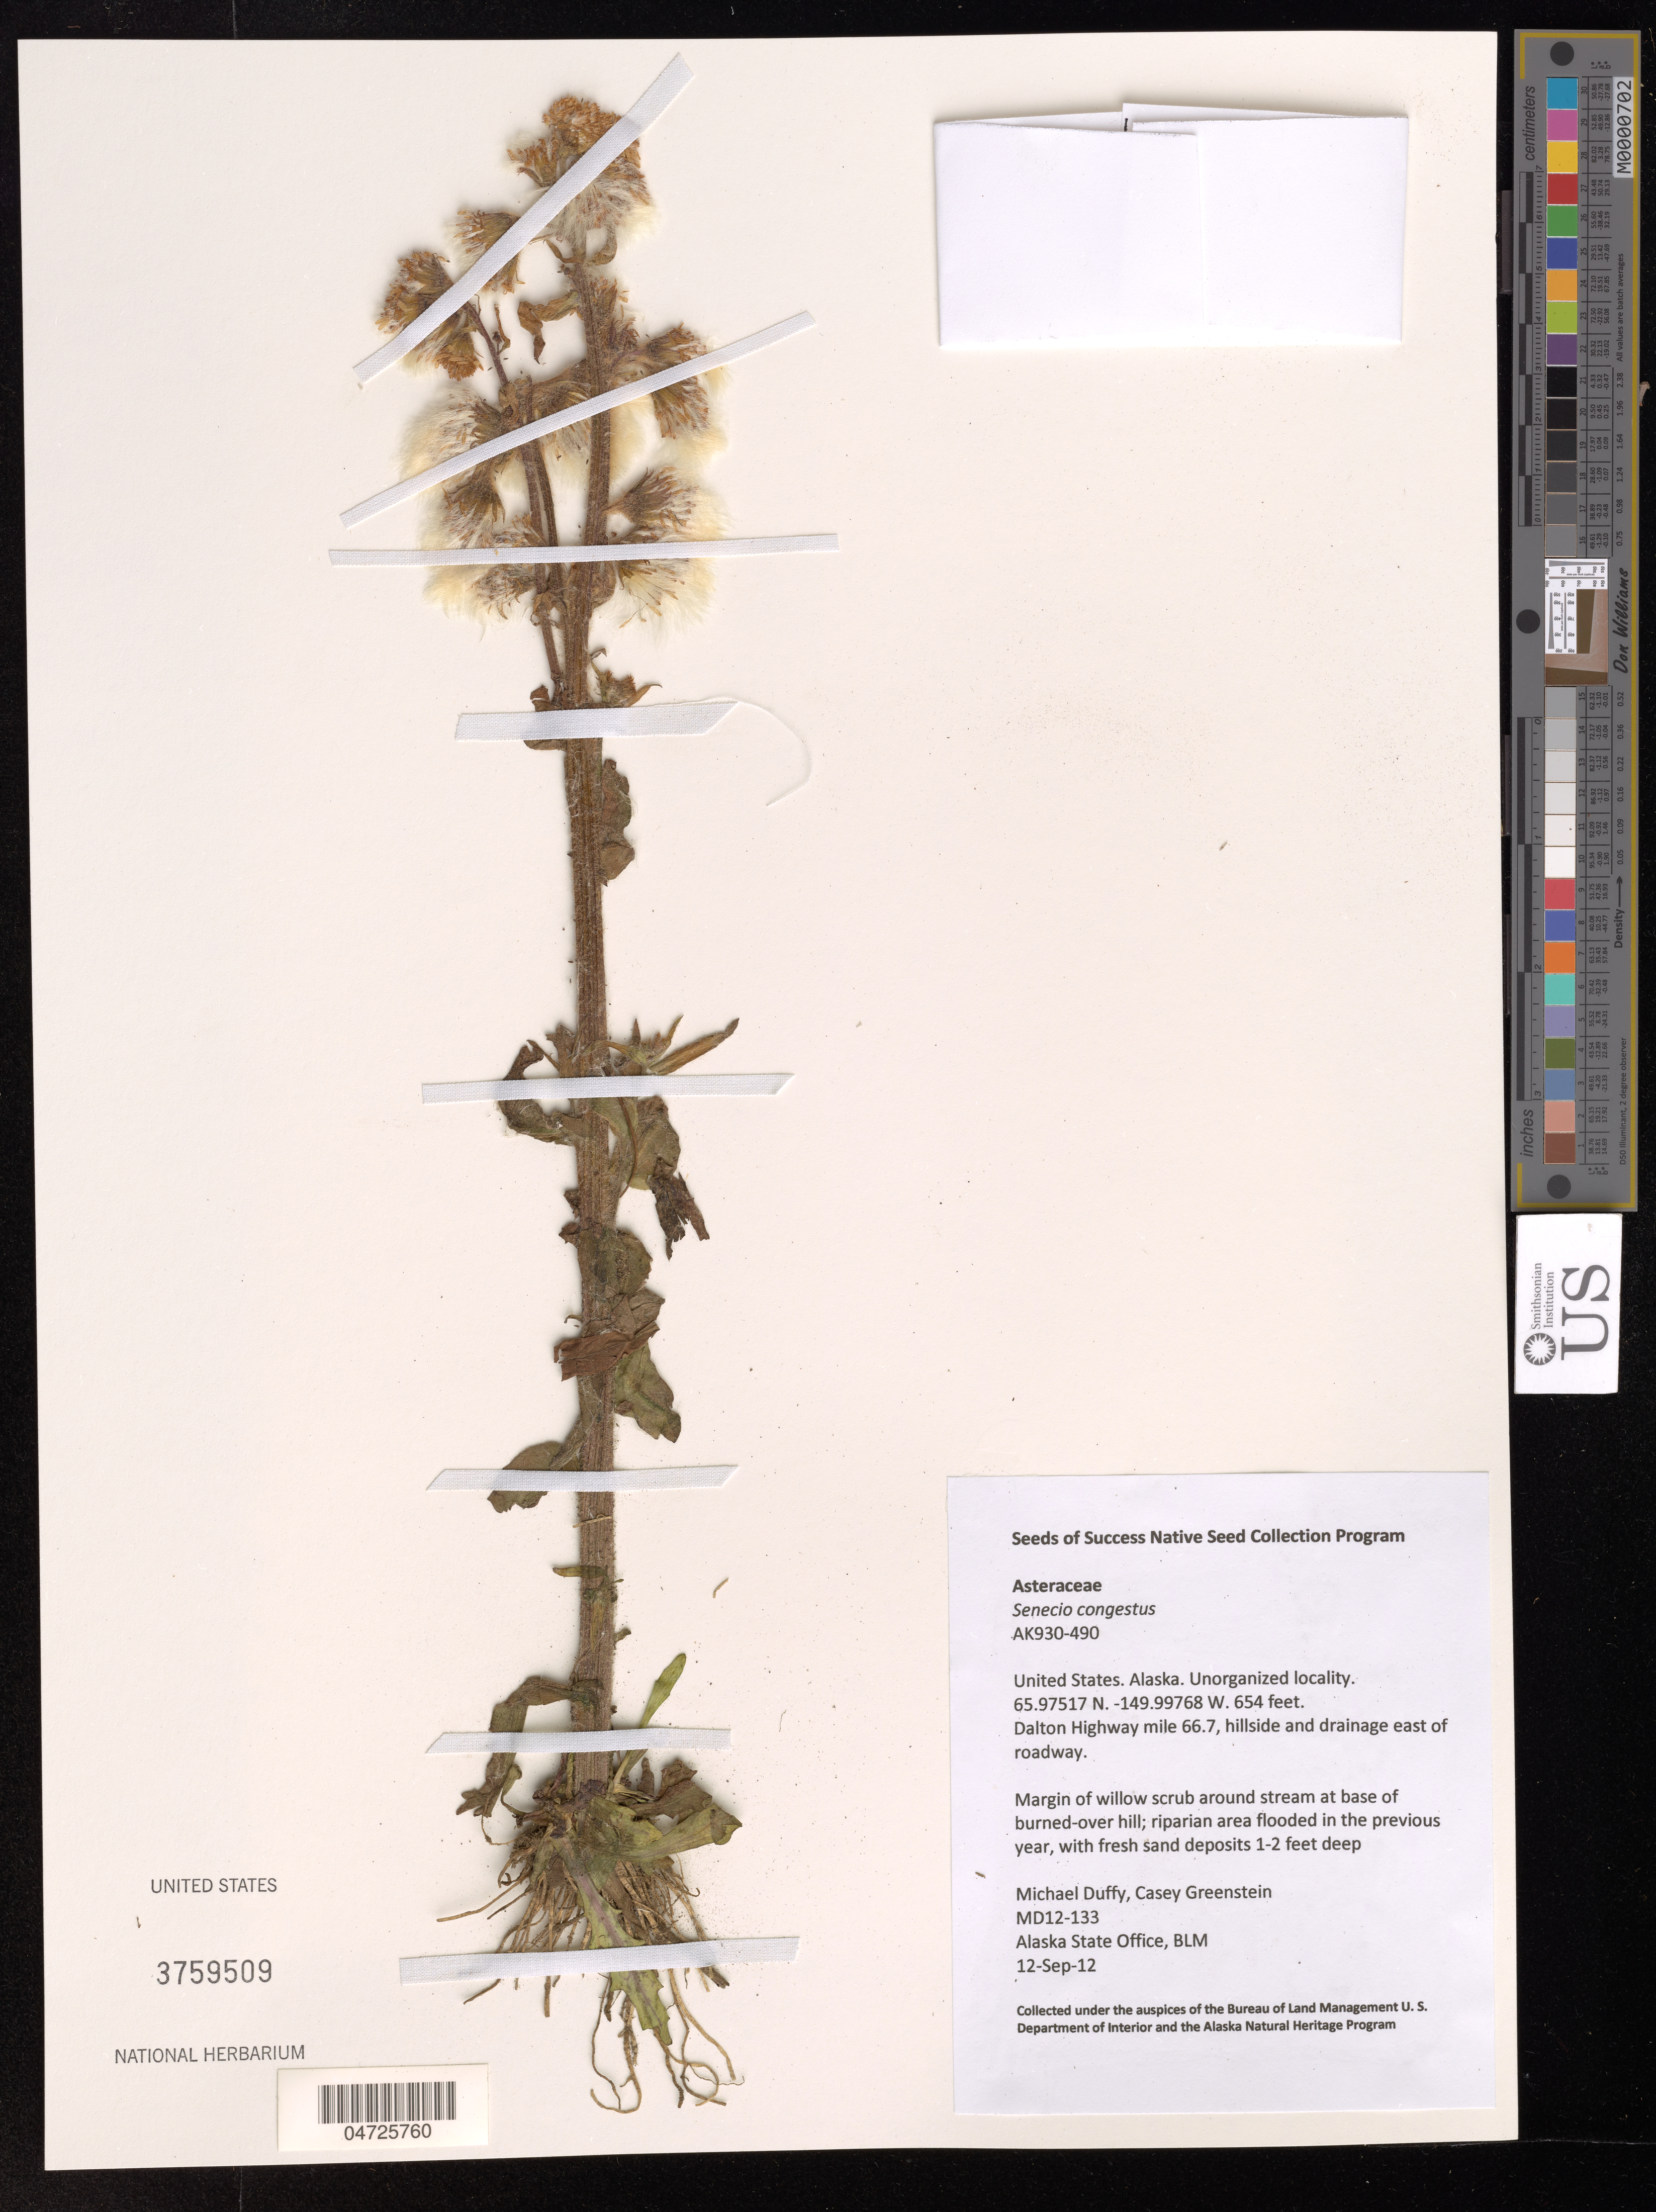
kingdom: Plantae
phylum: Tracheophyta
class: Magnoliopsida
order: Asterales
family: Asteraceae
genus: Senecio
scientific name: Senecio congestus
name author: (R. Br.) DC.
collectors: M. Duffy & C. Greenstein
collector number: MD12-133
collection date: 2012-09-12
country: United States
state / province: Alaska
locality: Dalton Highway mile 66.7, hillside and drainage east of roadway.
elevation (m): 199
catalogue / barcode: US 3759509